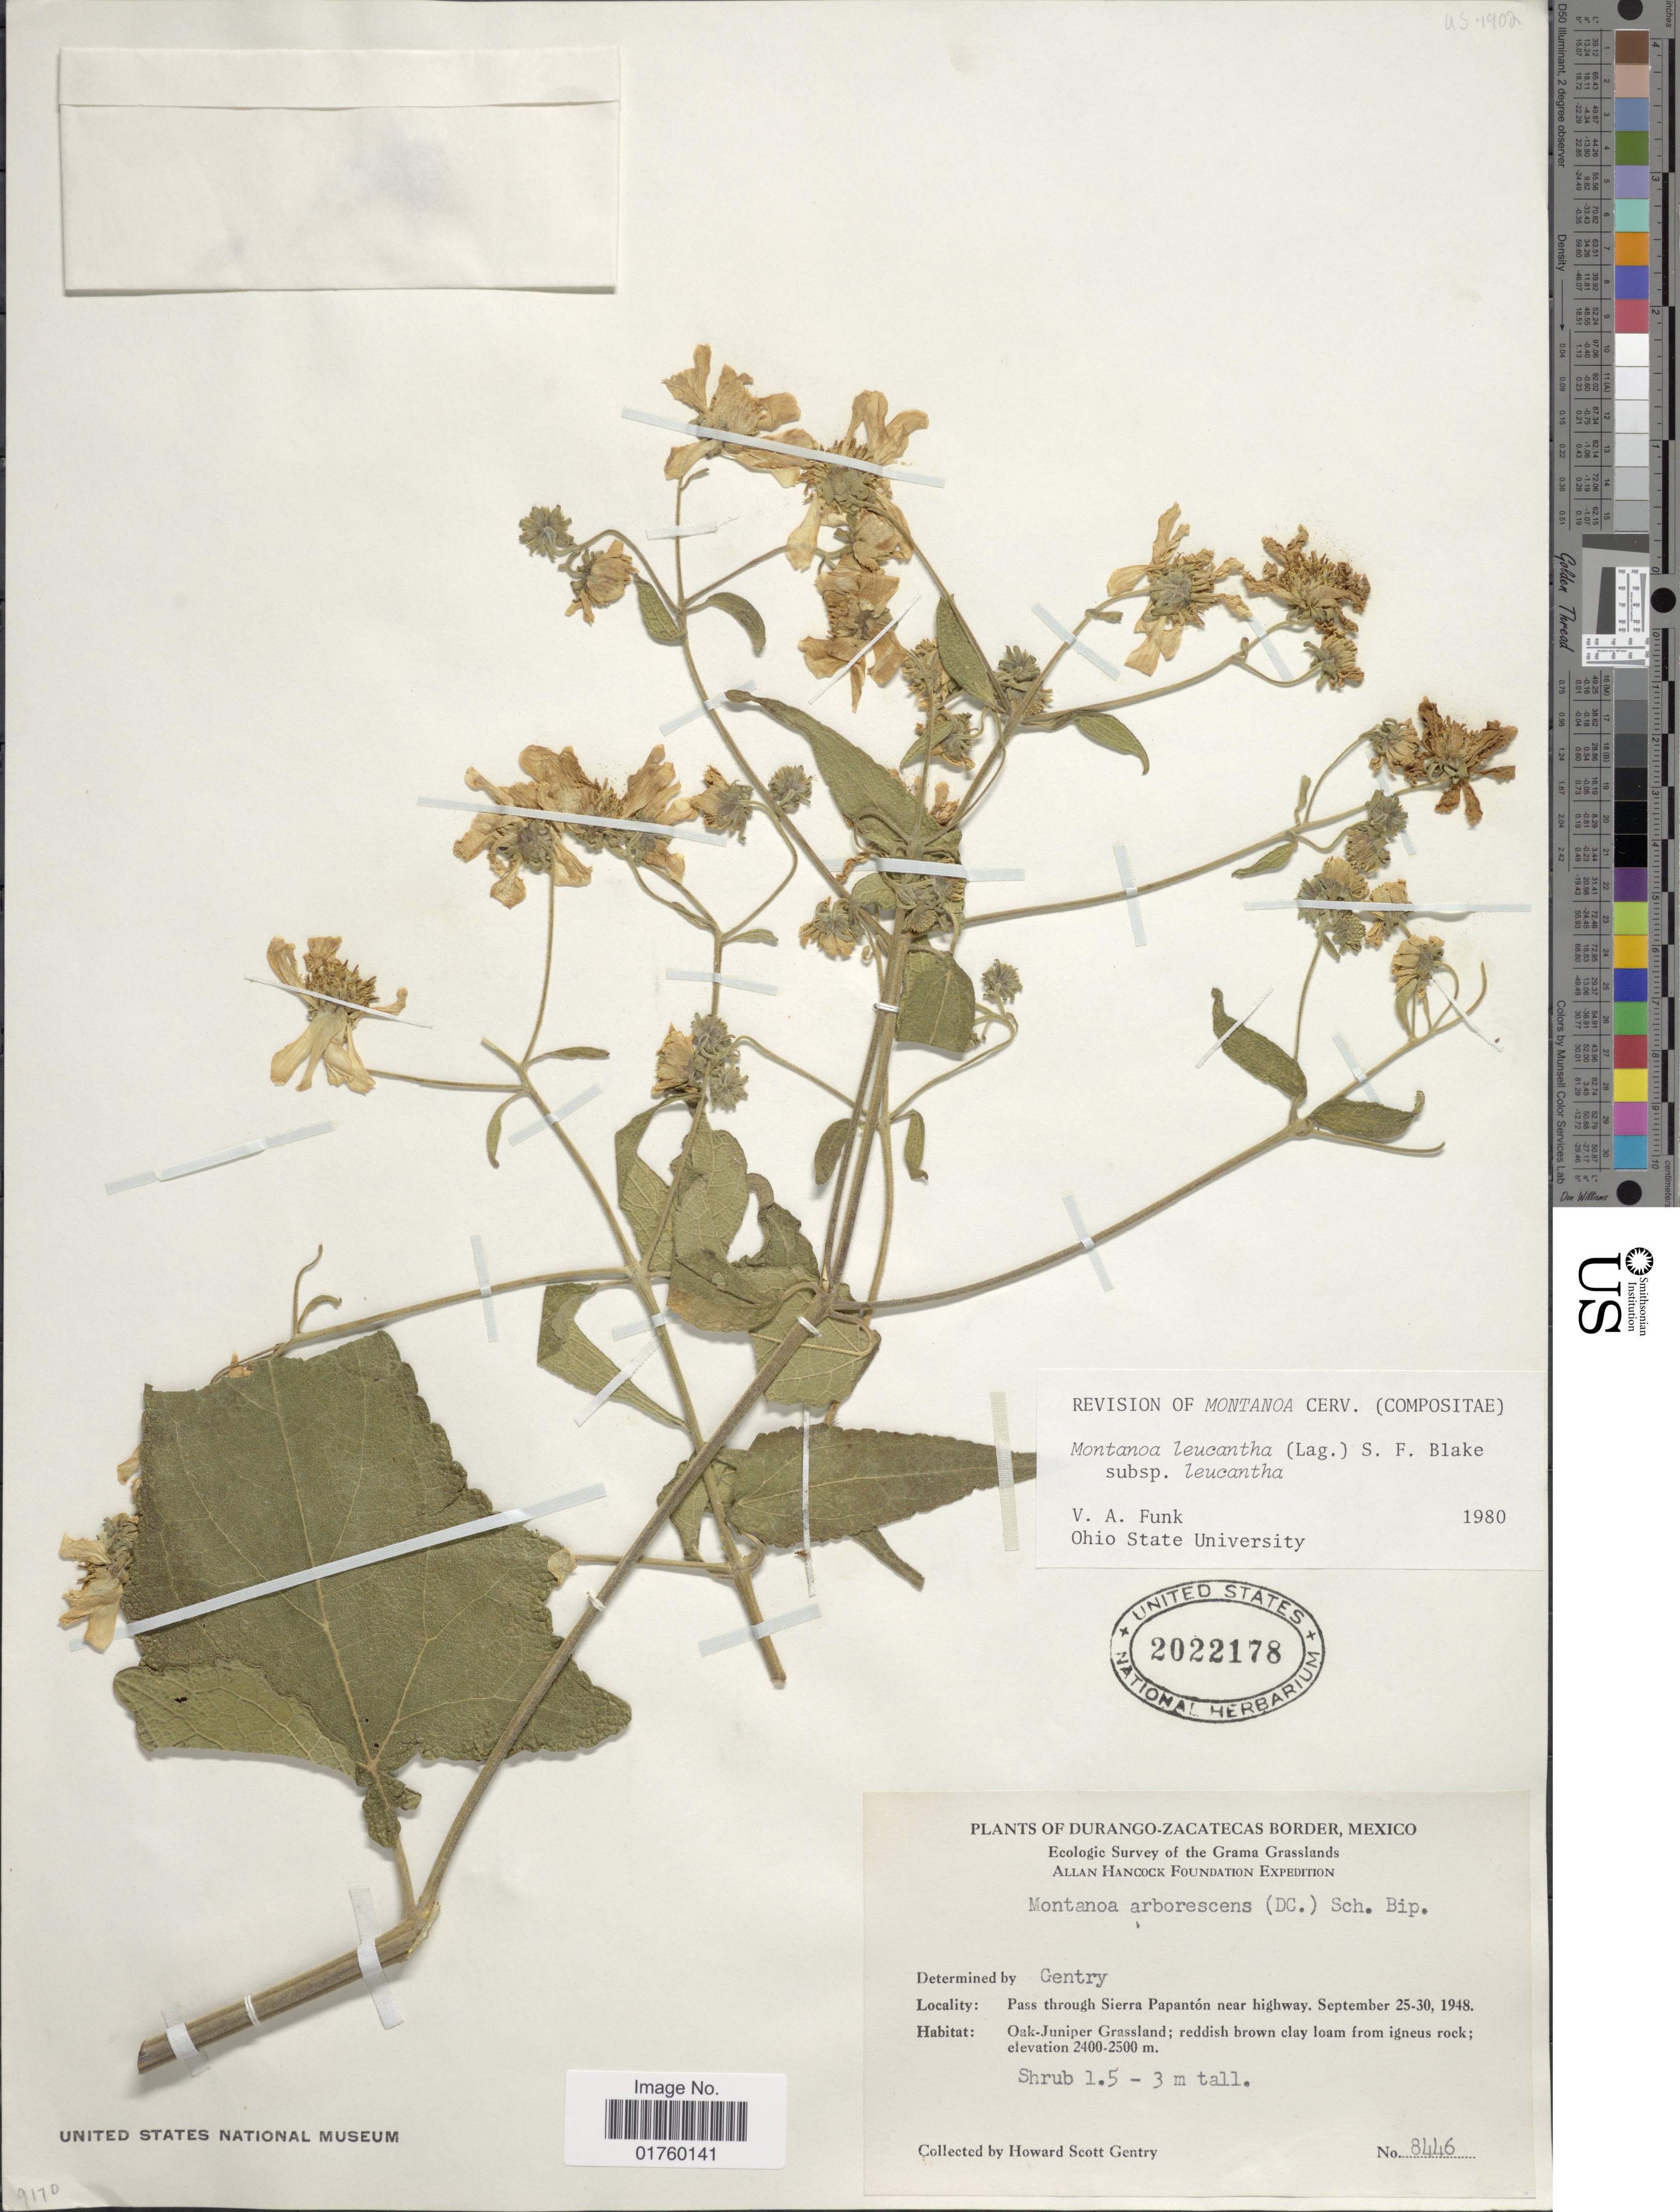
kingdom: Plantae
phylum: Tracheophyta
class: Magnoliopsida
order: Asterales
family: Asteraceae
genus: Montanoa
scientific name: Montanoa leucantha subsp. leucantha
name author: (Lag.) S.F. Blake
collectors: H. S. Gentry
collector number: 8446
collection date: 1948-09-25/1948-09-30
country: Mexico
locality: Durango-Zacatecas border, Pass through Sierra Papanton near highway.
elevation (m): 2400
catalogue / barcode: US 2022178